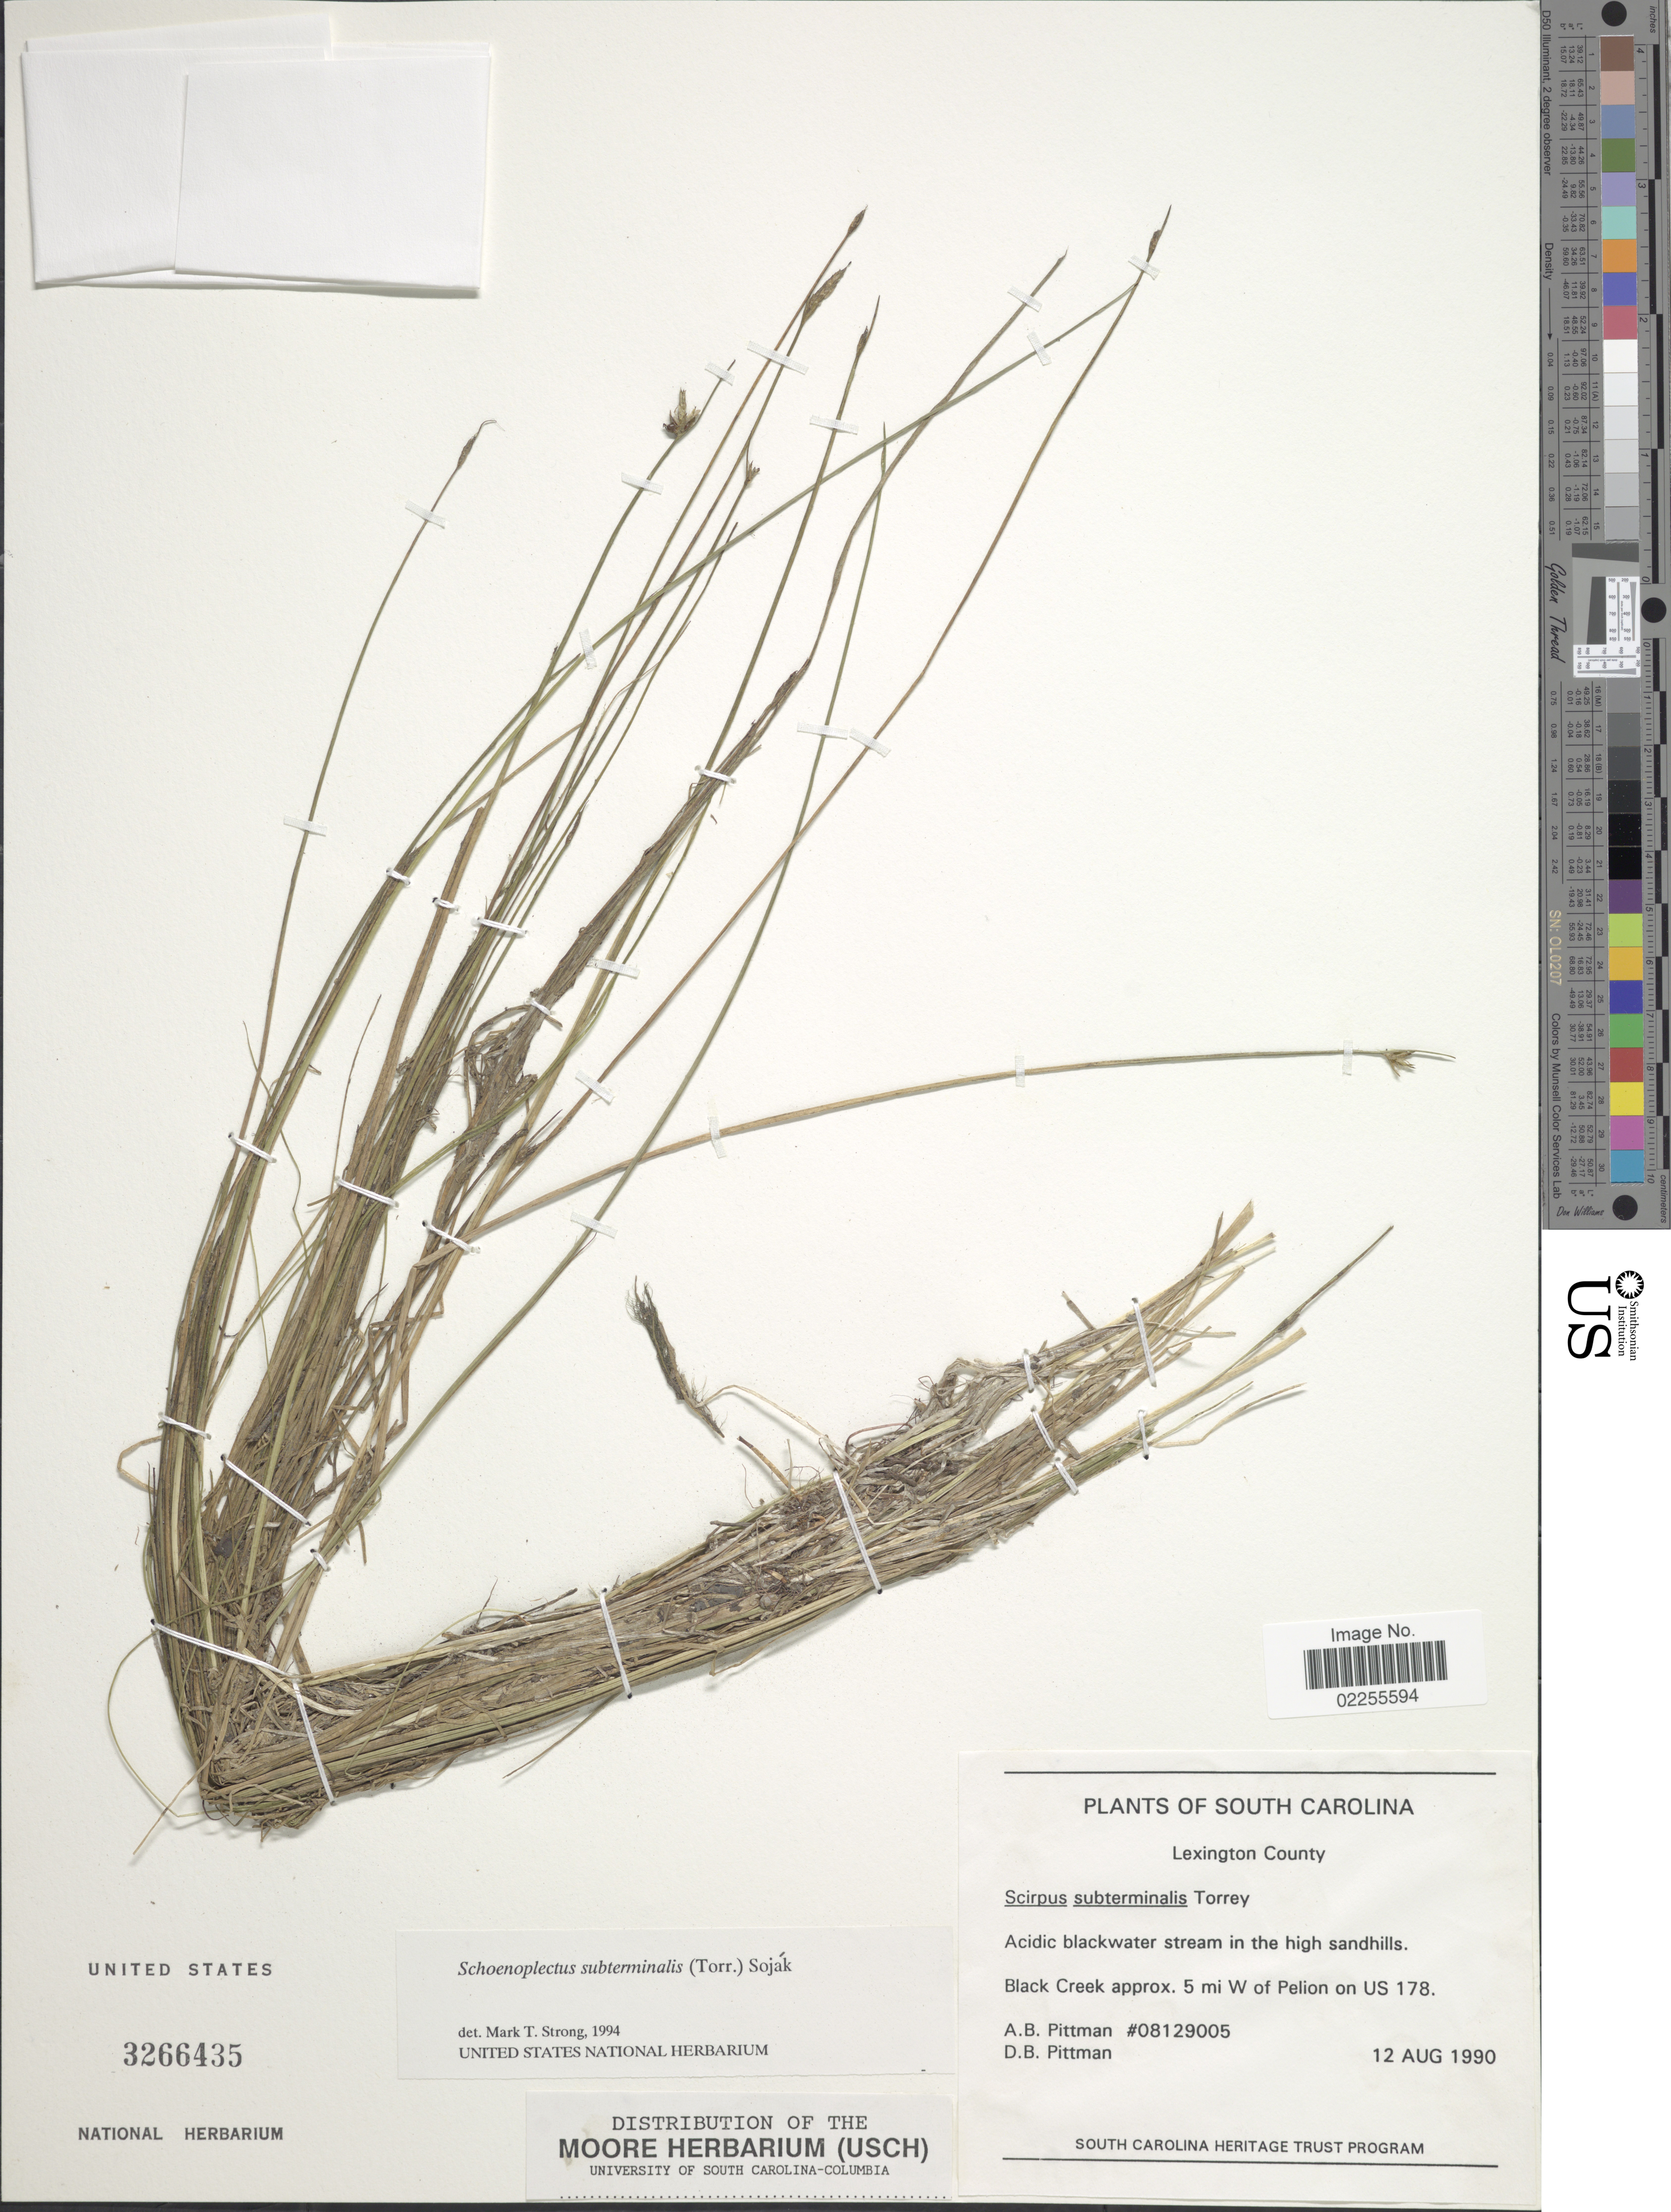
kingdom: Plantae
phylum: Tracheophyta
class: Liliopsida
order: Poales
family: Cyperaceae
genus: Schoenoplectus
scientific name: Schoenoplectus subterminalis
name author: (Torr.) Soják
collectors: A. B. Pittman & D. Pittman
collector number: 08129005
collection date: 1990-08-12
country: United States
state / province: South Carolina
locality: Lexington County, Acidic blackwater stream in the high sandhills, Black Creek approx. 5 mi W of Pelion on US 178.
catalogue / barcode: US 3266435